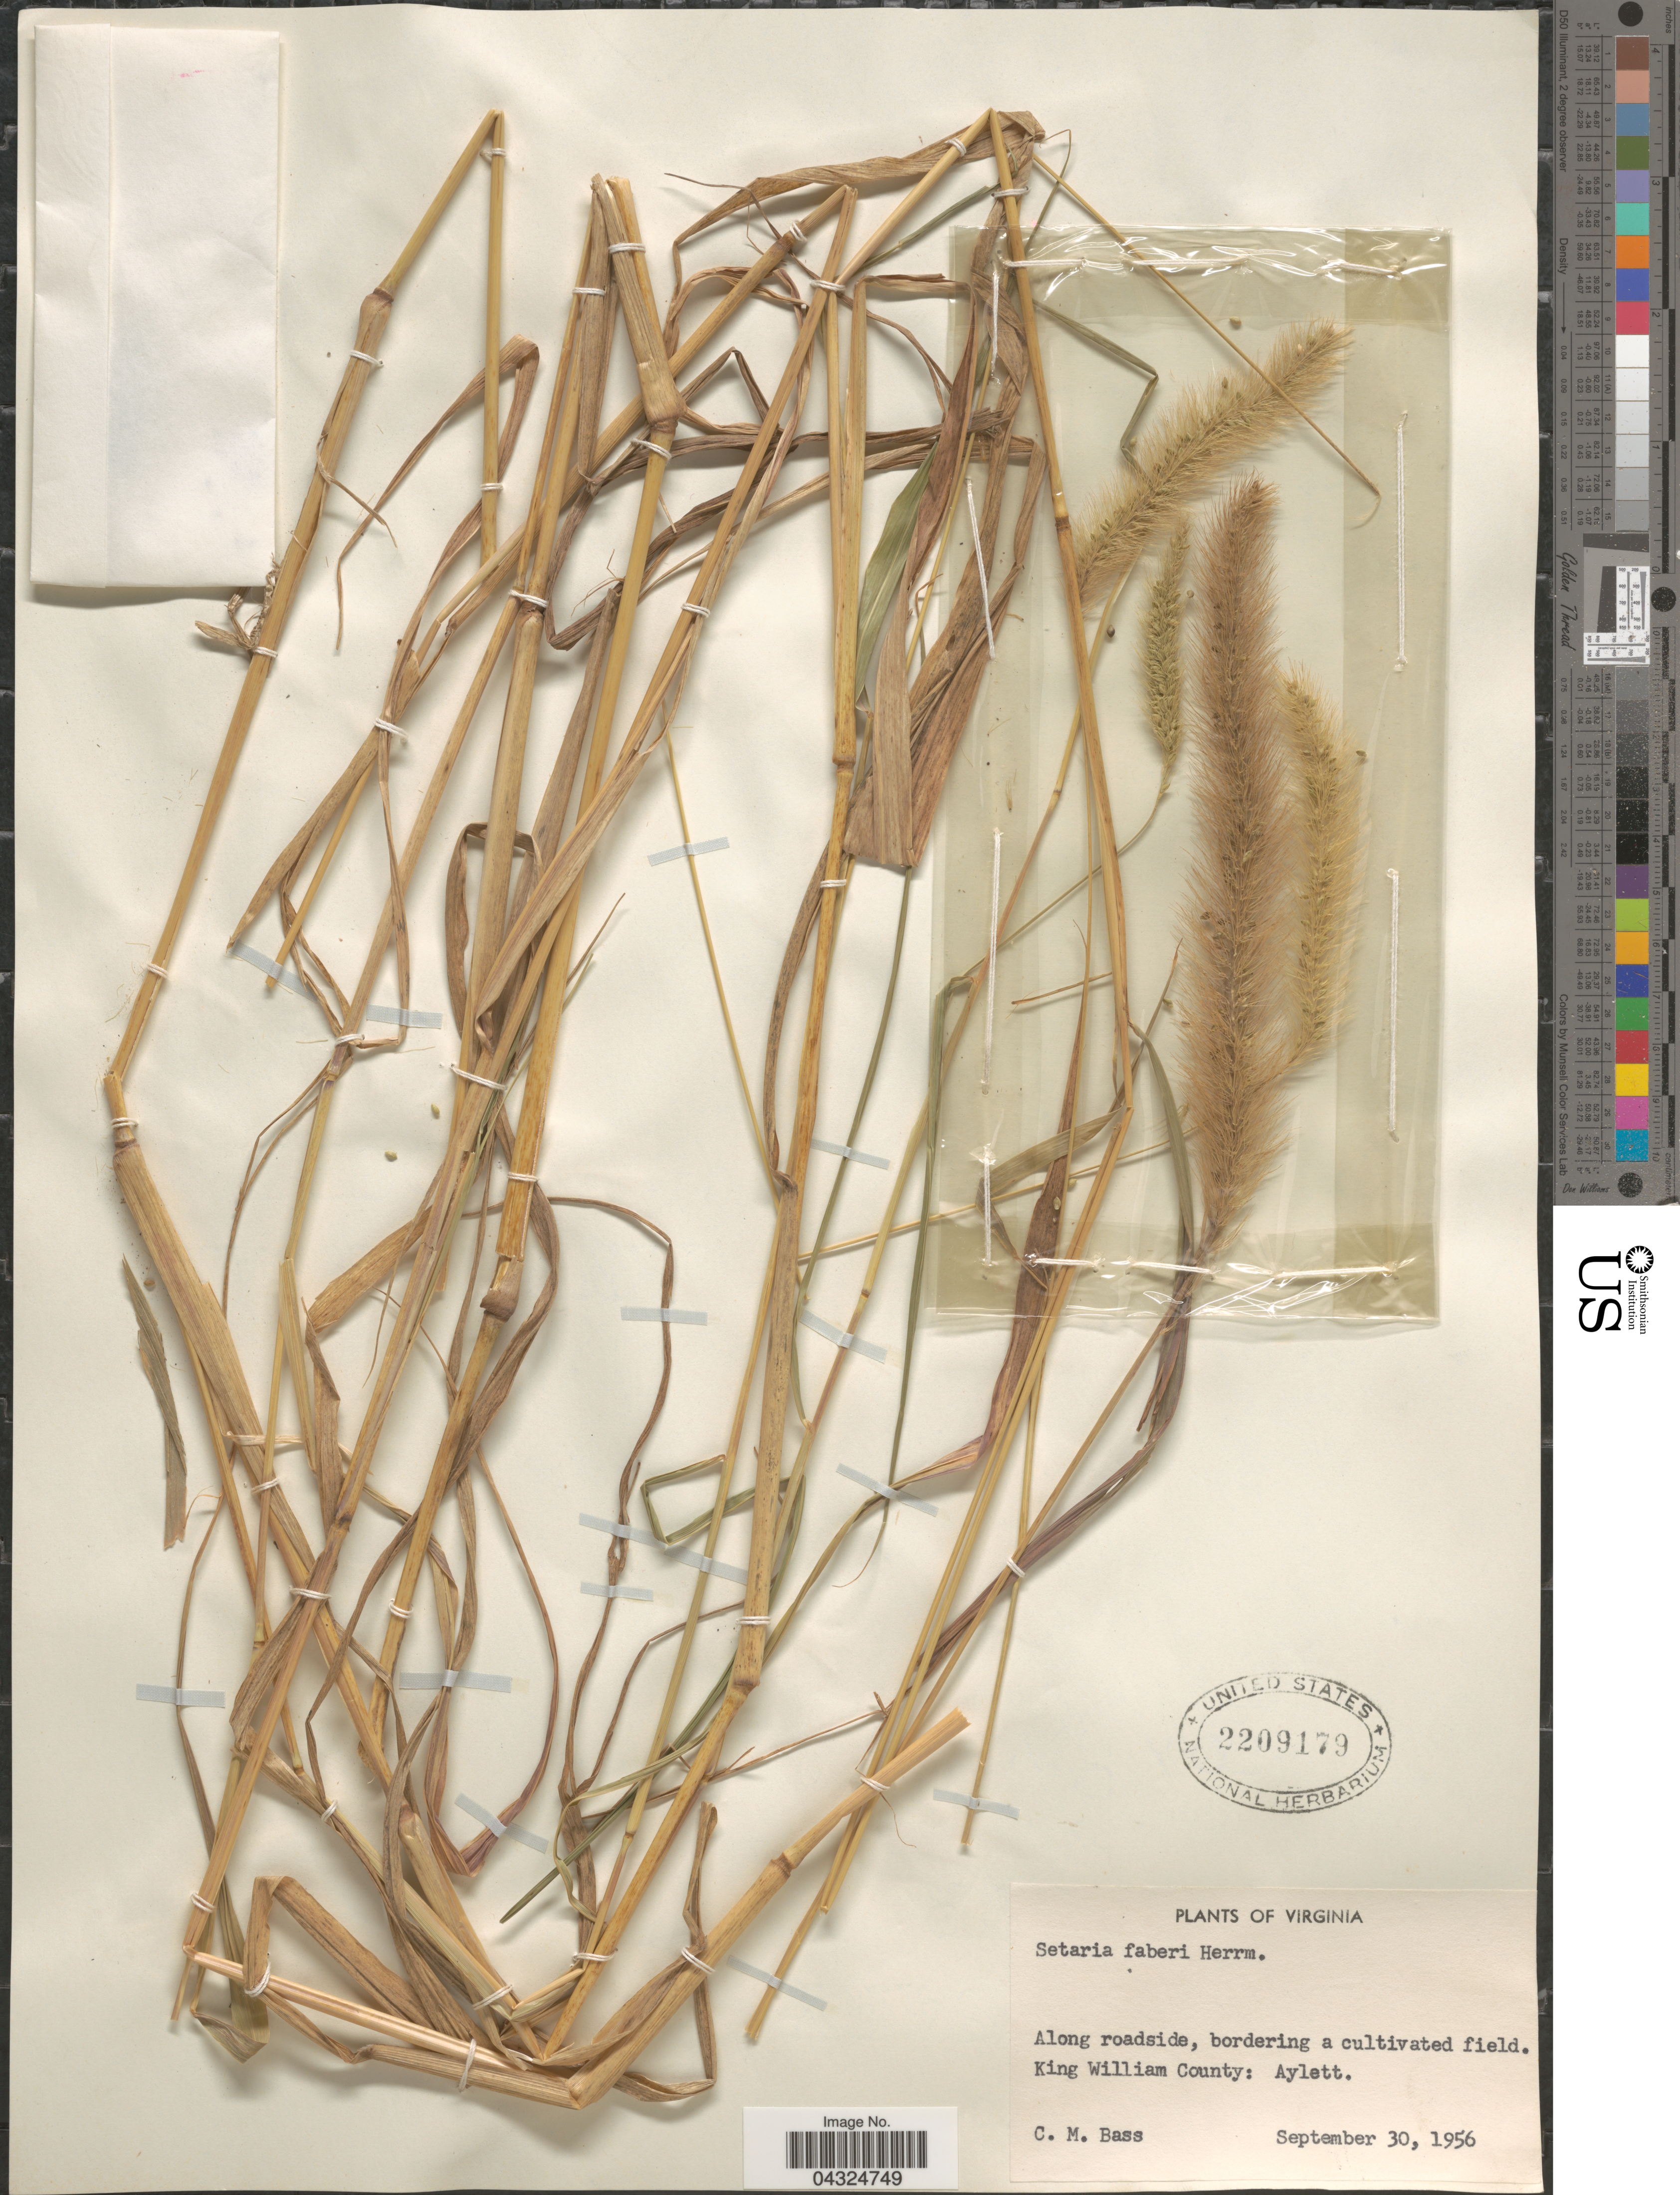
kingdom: Plantae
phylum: Tracheophyta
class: Liliopsida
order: Poales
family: Poaceae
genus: Setaria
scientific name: Setaria faberi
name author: R.A.W. Herrm.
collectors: C. Bass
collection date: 1956-09-30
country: United States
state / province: Virginia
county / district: King William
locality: Along roadside, bordering a cultivated field. King William County: Aylett.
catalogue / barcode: US 2209179